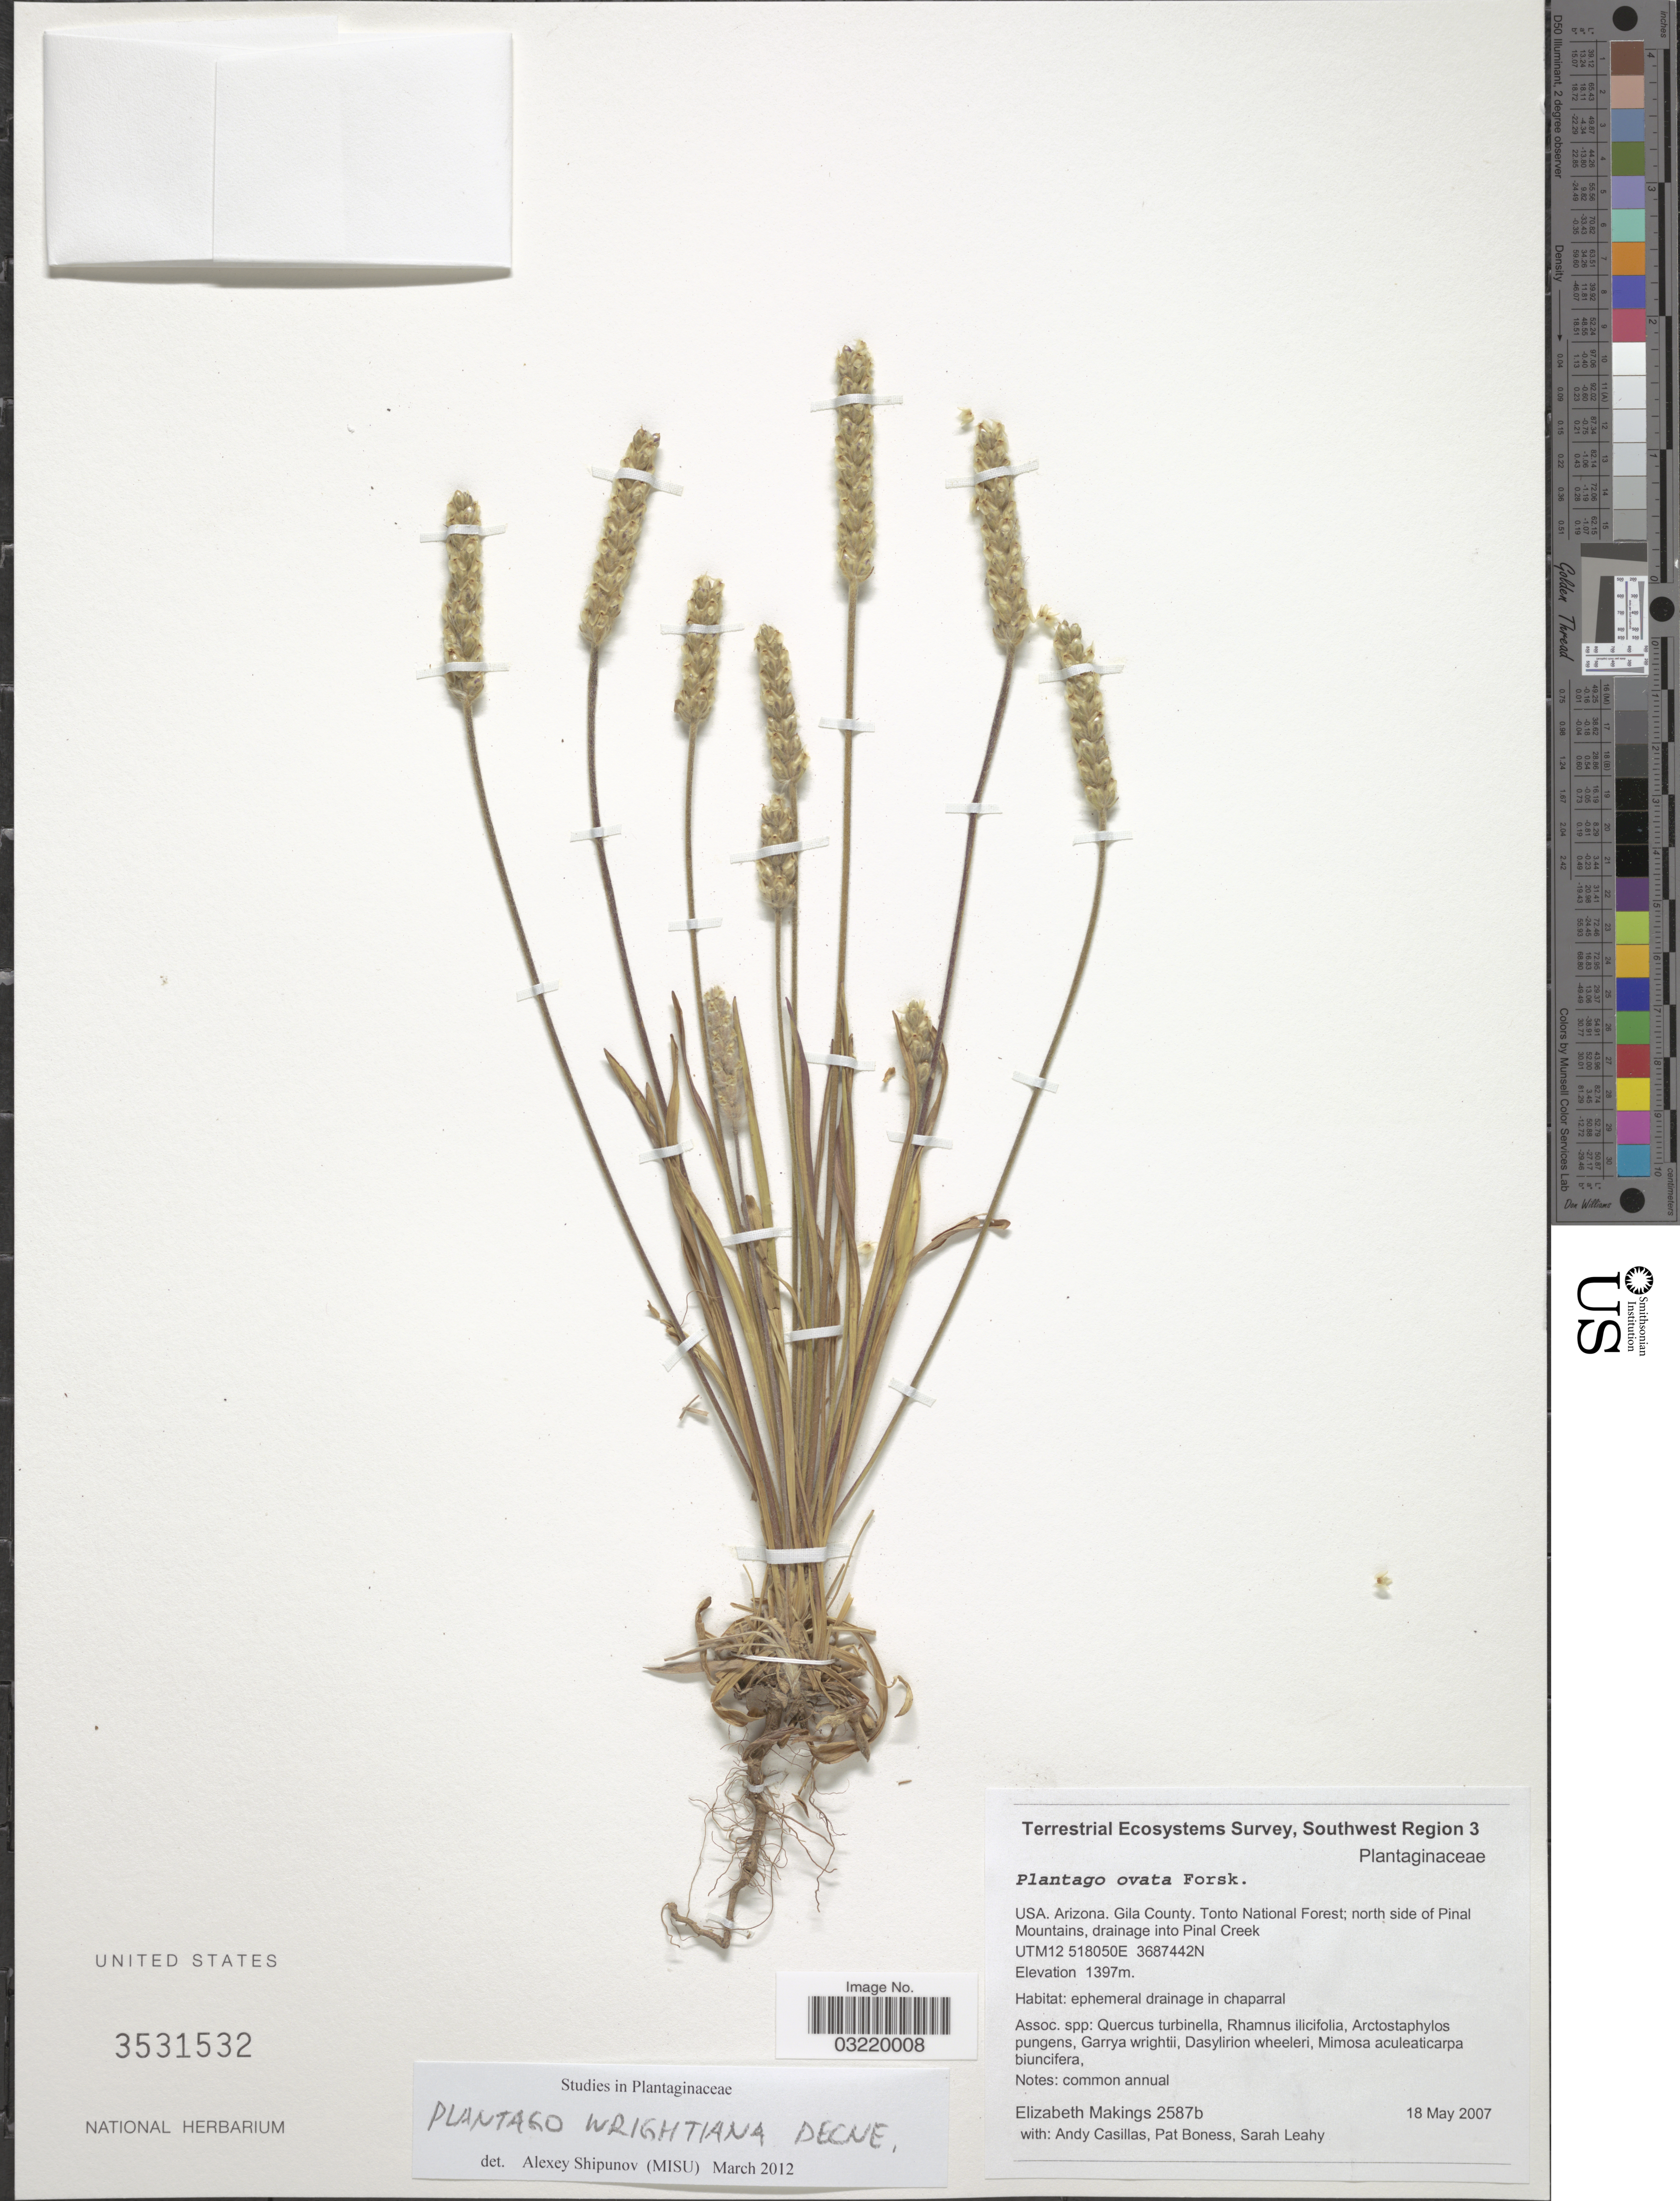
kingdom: Plantae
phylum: Tracheophyta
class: Magnoliopsida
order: Lamiales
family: Plantaginaceae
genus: Plantago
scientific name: Plantago wrightiana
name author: Decne. ex A. DC.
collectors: E. Makings, A. Casillas, P. Boness & S. Leahy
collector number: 2587b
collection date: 2007-05-18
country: United States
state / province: Arizona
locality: Gila County. Tonto National Forest; north side of Pinal Mountains, drainage into Pinal Creek. UTM12.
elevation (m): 1397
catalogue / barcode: US 3531532